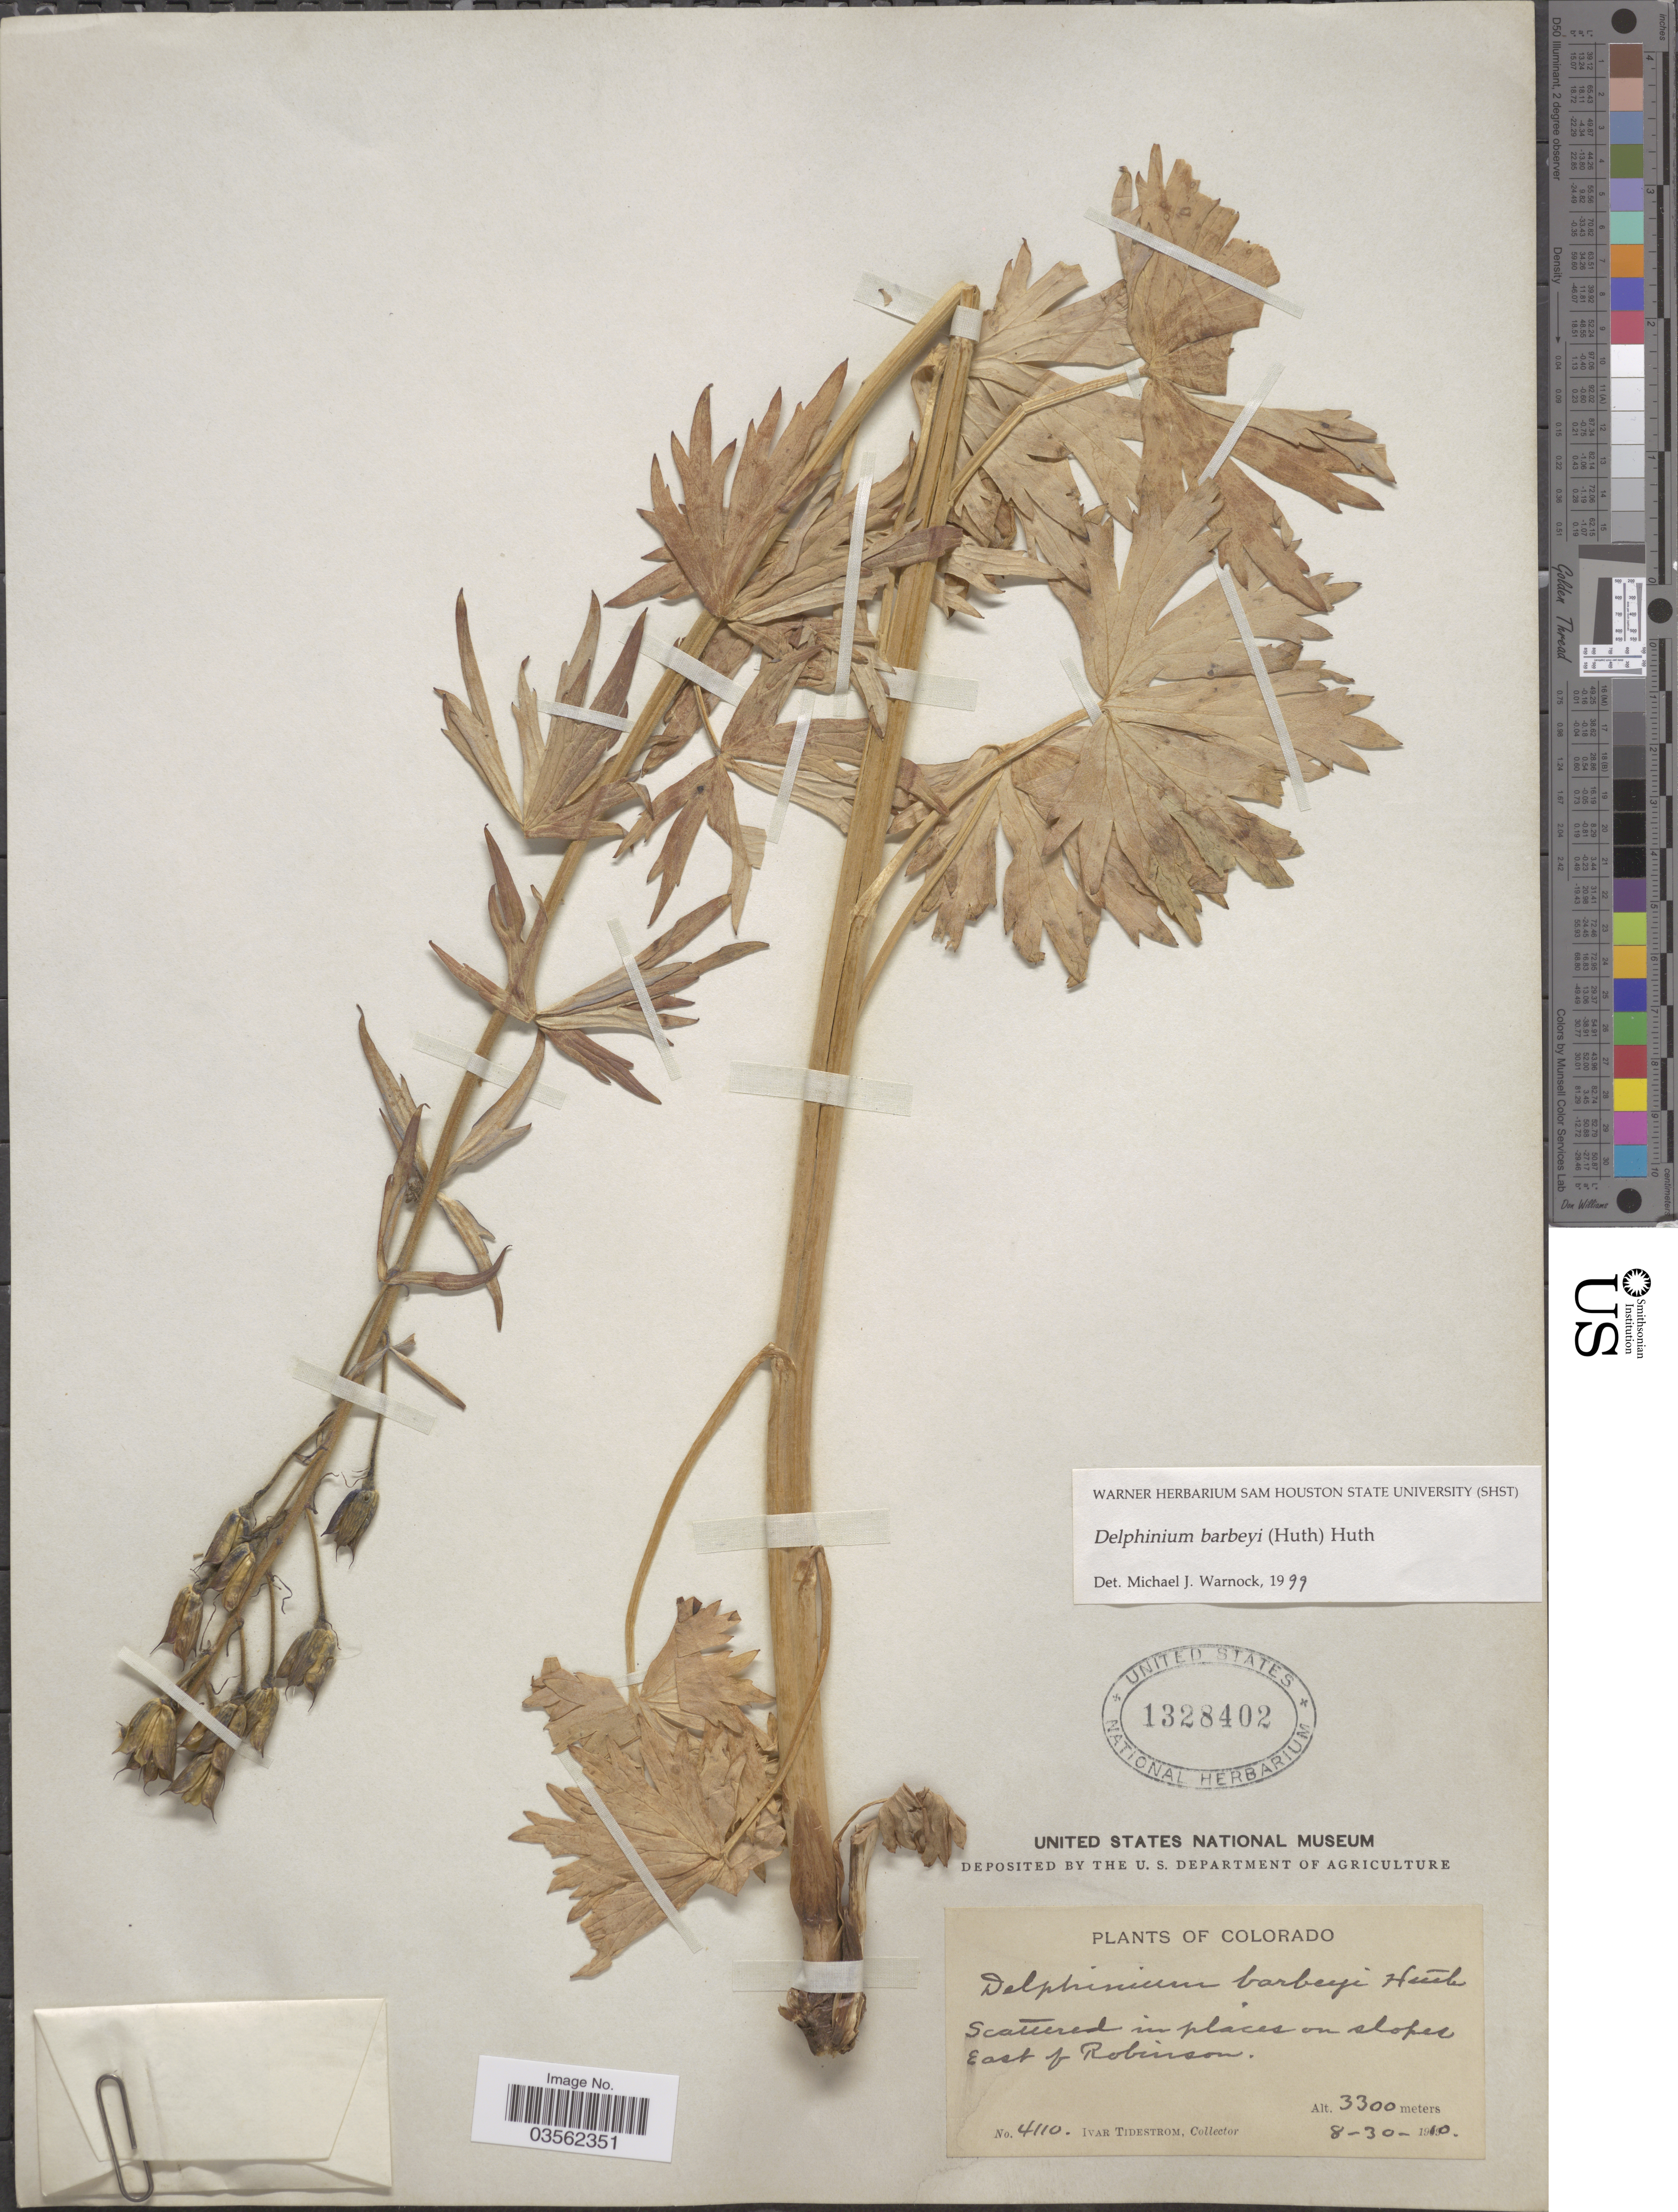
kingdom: Plantae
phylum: Tracheophyta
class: Magnoliopsida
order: Ranunculales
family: Ranunculaceae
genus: Delphinium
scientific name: Delphinium barbeyi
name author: (Huth) Huth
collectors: I. F. Tidestrom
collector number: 4110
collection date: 1910-08-30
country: United States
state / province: Colorado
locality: On slope East of Robinson.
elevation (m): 3300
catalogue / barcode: US 1328402